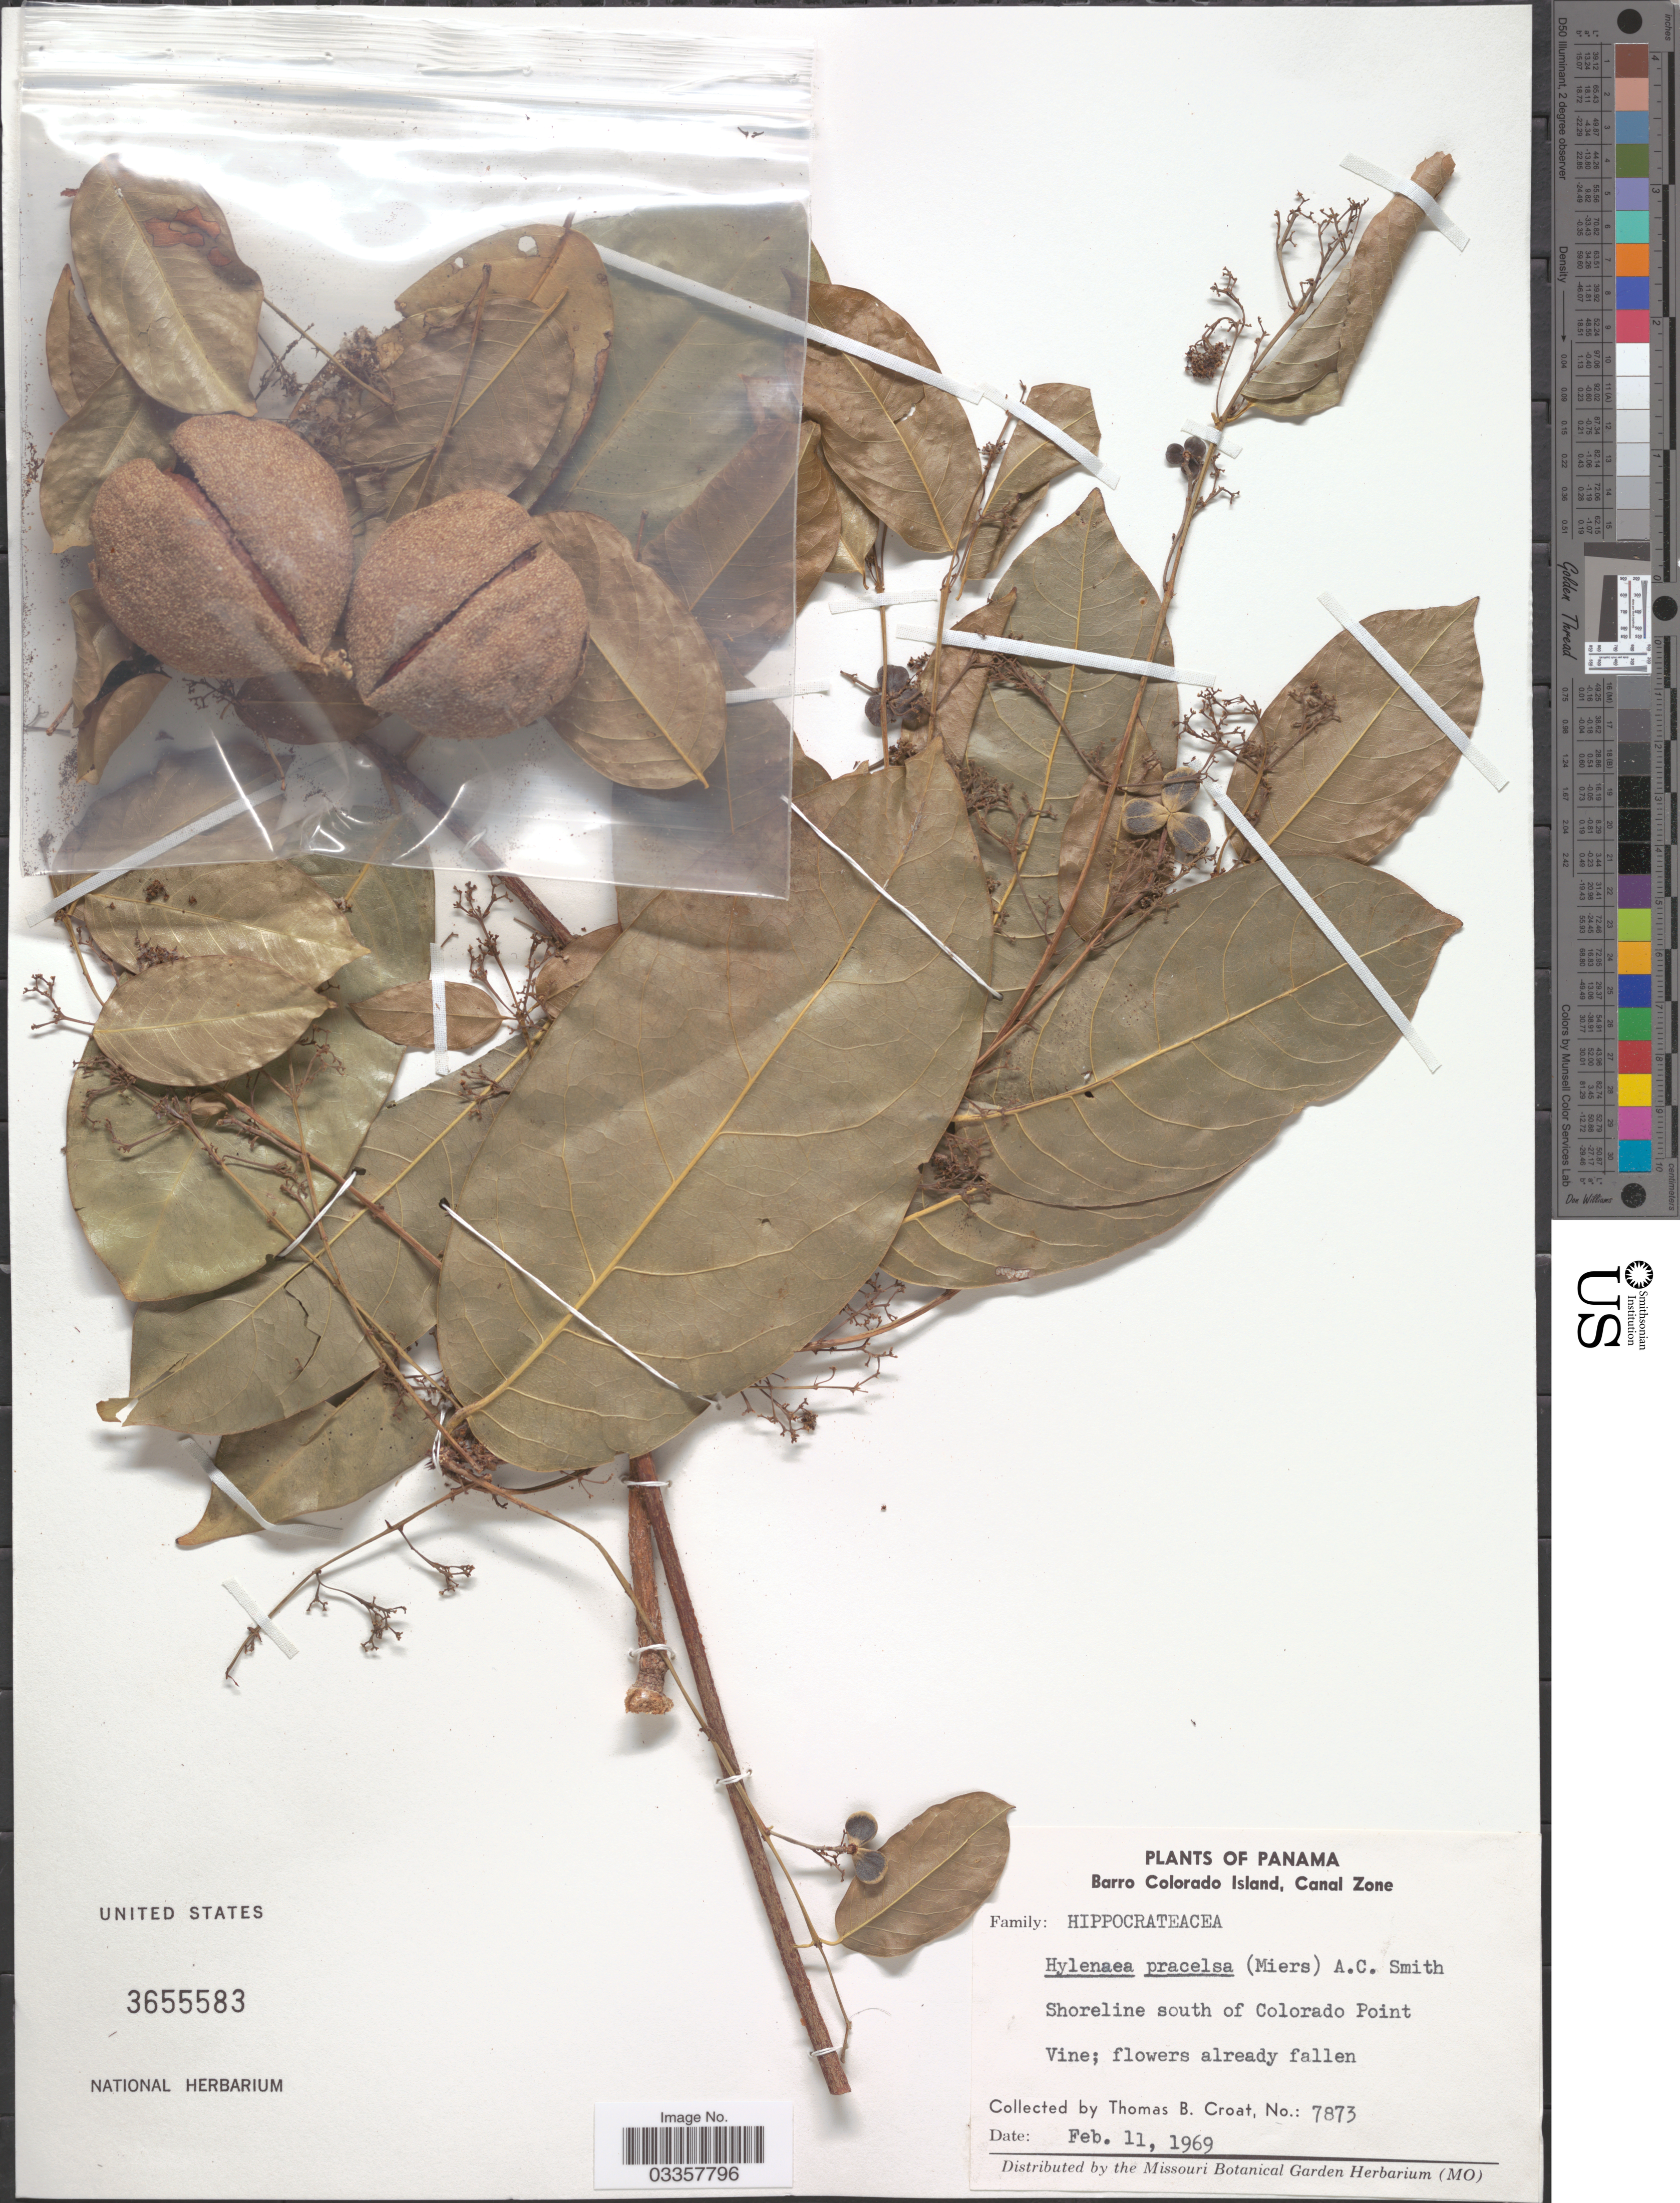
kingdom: Plantae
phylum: Tracheophyta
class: Magnoliopsida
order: Celastrales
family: Celastraceae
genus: Hylenaea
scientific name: Hylenaea praecelsa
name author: (Miers) A.C. Sm.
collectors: T. B. Croat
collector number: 7873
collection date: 1969-02-11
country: Panama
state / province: Panamá Oeste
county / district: Canal Zone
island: Barro Colorado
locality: Barro Colorado Island, Canal Zone. Shoreline south of Colorado Point.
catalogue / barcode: US 3655583